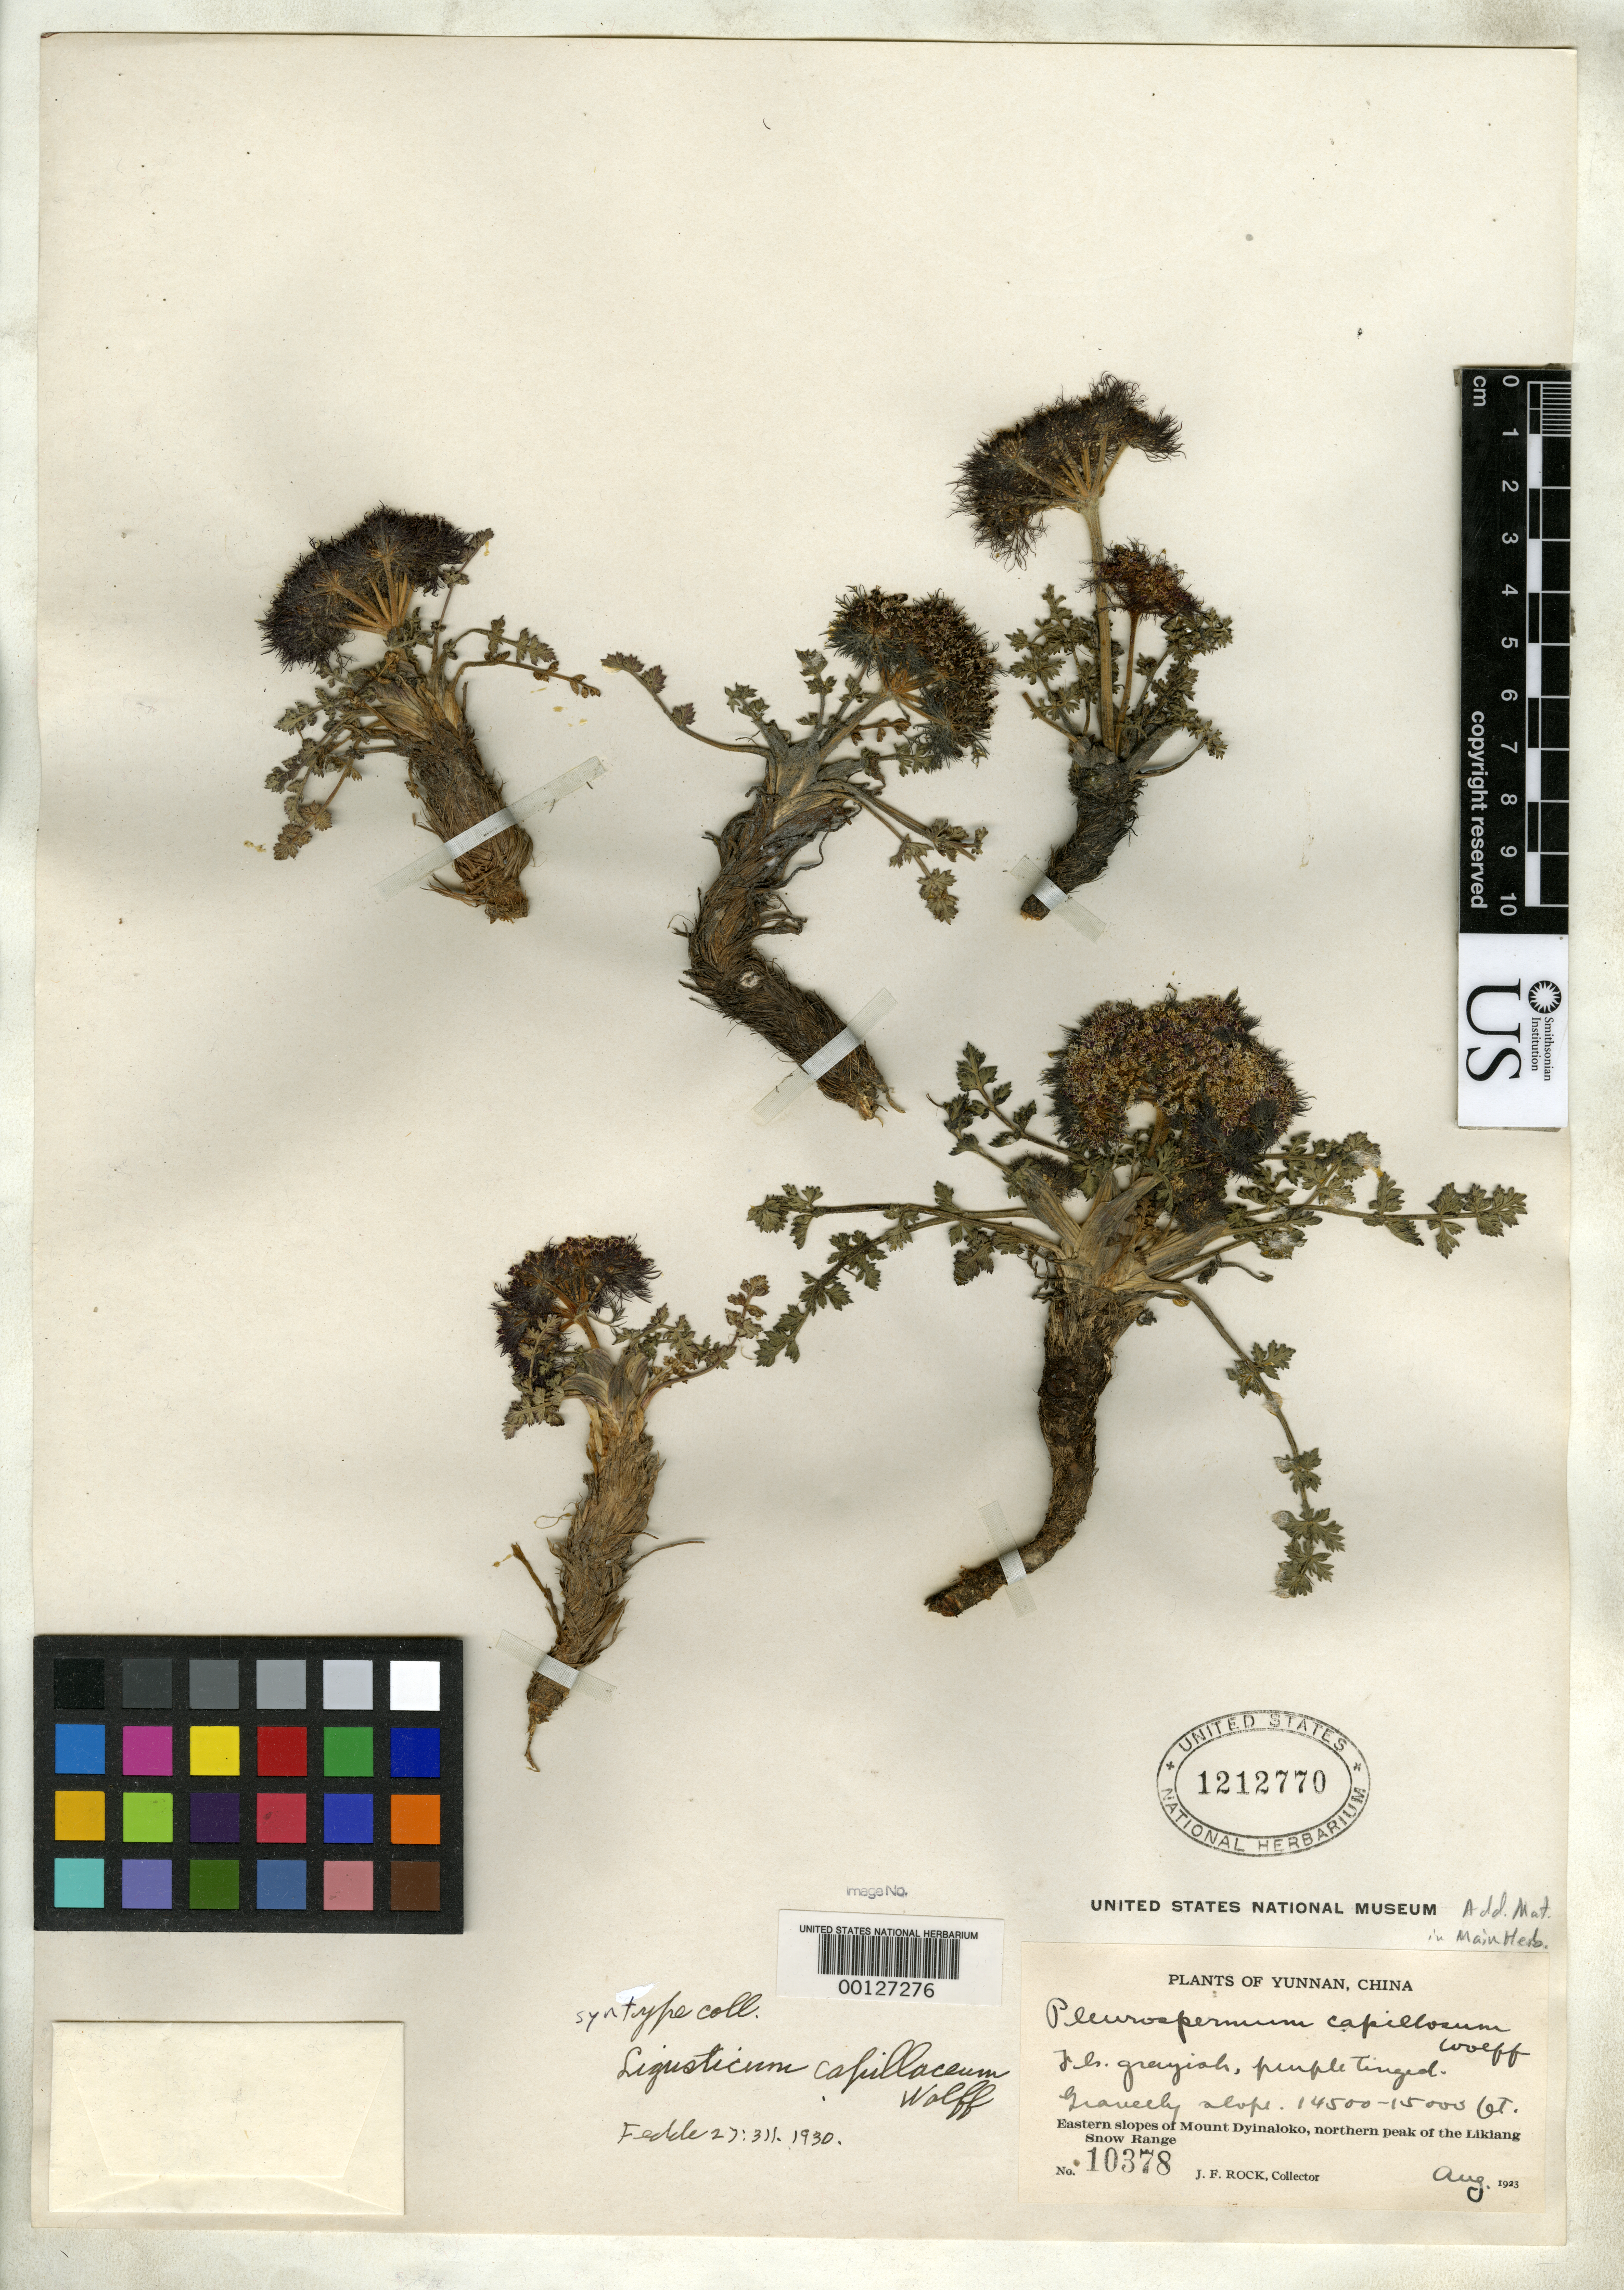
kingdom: Plantae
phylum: Tracheophyta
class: Magnoliopsida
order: Apiales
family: Apiaceae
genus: Ligusticum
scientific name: Ligusticum capillaceum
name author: H. Wolff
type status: Isosyntype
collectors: J. F. Rock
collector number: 10378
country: China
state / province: Yunnan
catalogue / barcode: US 1212770